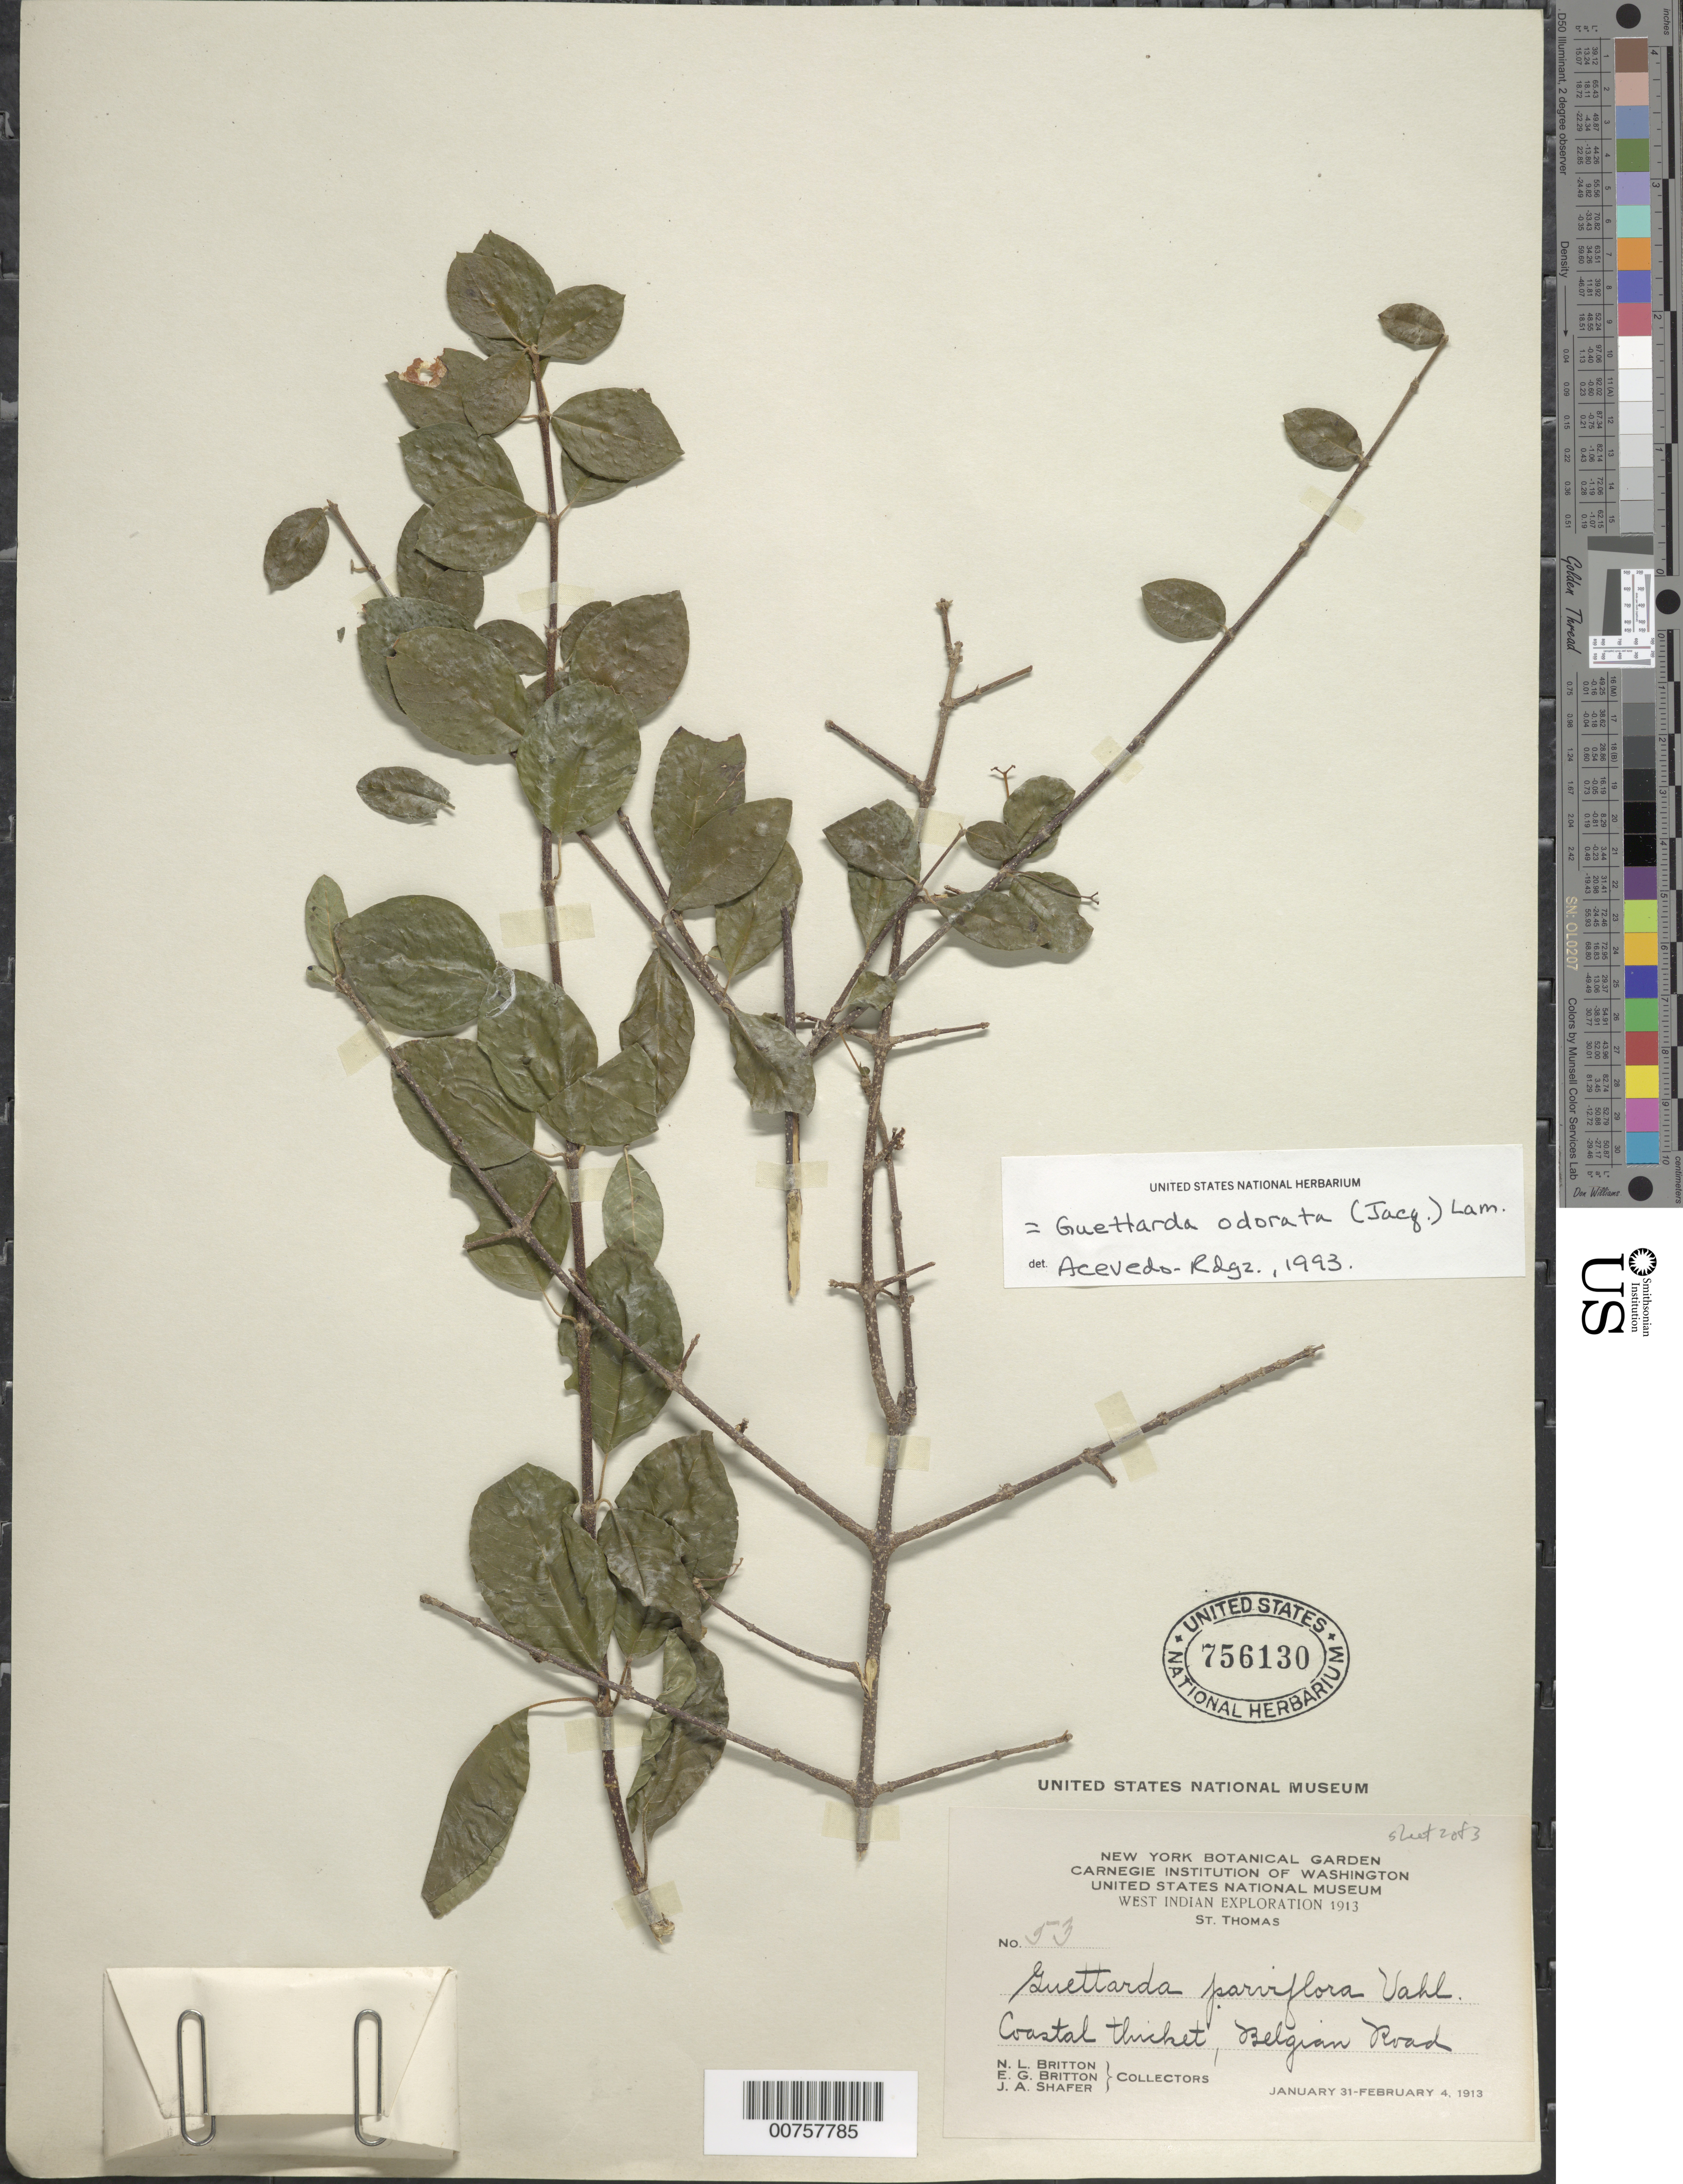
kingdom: Plantae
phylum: Tracheophyta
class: Magnoliopsida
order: Gentianales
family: Rubiaceae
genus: Guettarda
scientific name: Guettarda odorata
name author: (Jacq.) Lam.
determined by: Acevedo-Rodríguez, P., (BOT), Smithsonian Institution - National Museum of Natural History (UNITED STATES)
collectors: N. Britton, E. G. Britton & J. A. Shafer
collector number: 53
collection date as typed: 31 Jan 1913 to 04 Feb 1913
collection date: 1913-01-31/1913-02-04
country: U.S. Virgin Islands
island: St. Thomas Island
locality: Belgian Road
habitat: Coastal thicket.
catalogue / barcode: US 756130